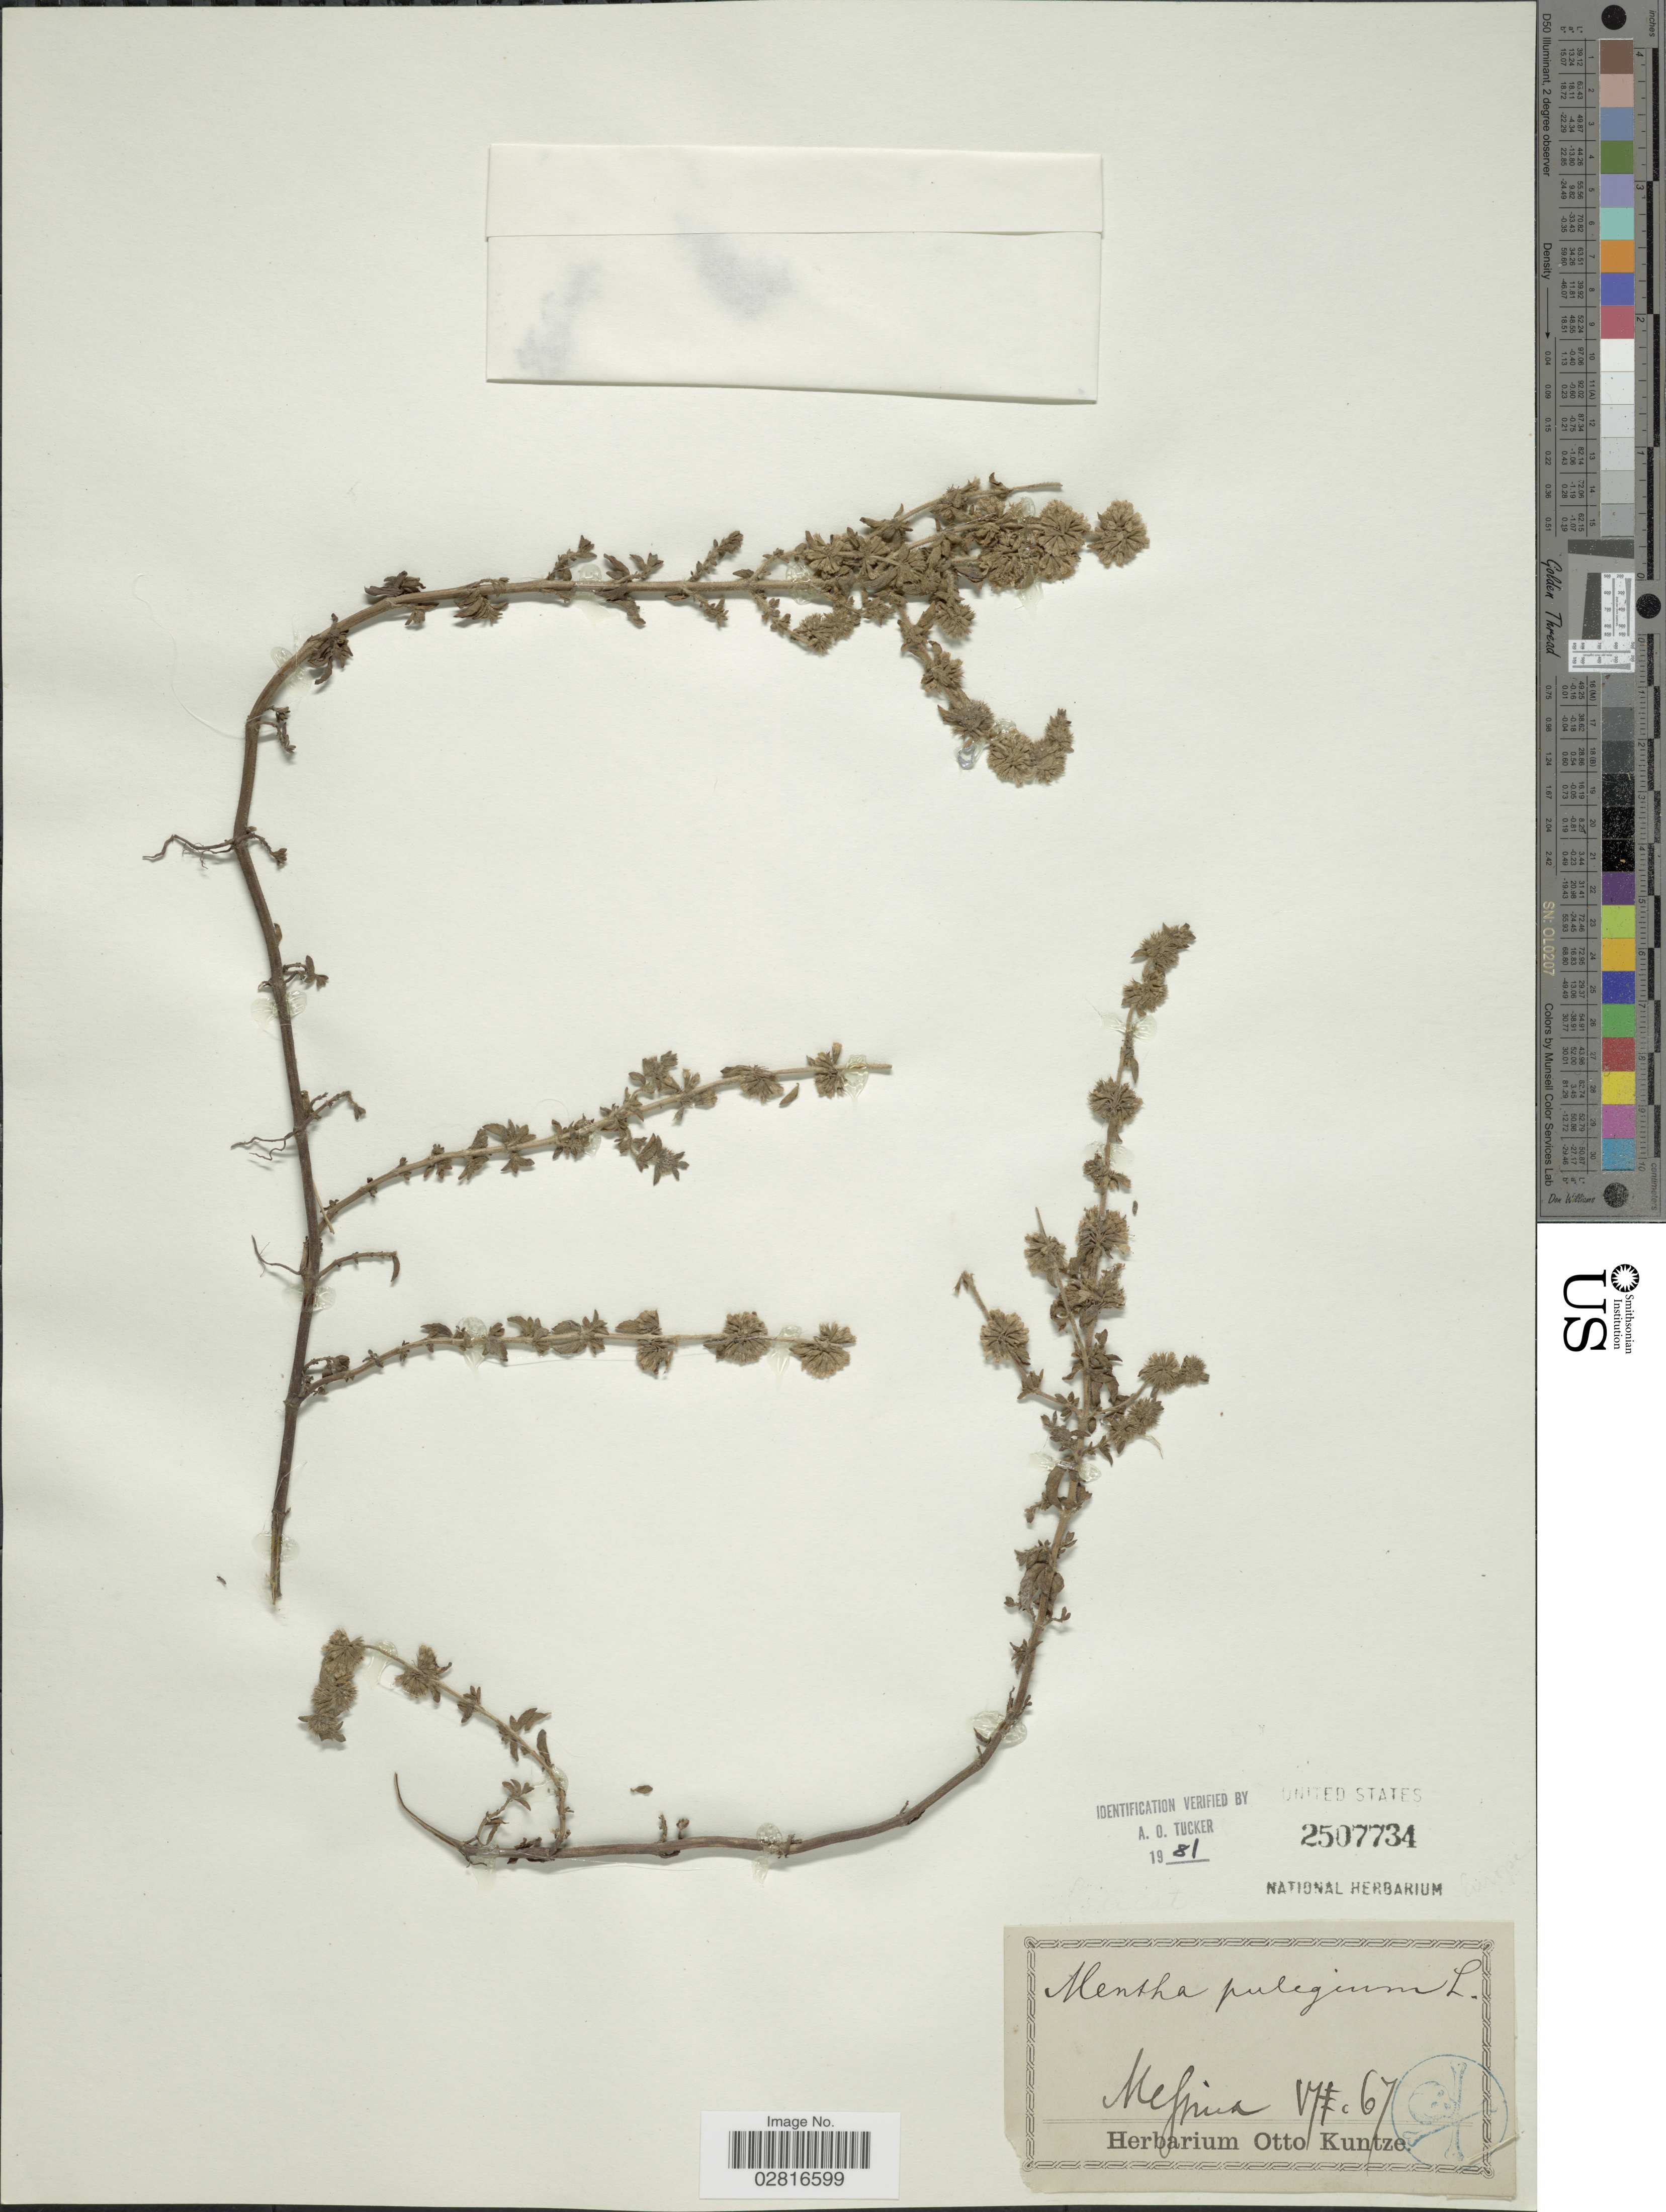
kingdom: Plantae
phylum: Tracheophyta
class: Magnoliopsida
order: Lamiales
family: Lamiaceae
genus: Mentha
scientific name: Mentha pulegium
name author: L.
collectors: ex herb. Otto Kuntze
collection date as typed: Transcribed d/m/y: /5/67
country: Italy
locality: Messina. Europe.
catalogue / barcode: US 2507734